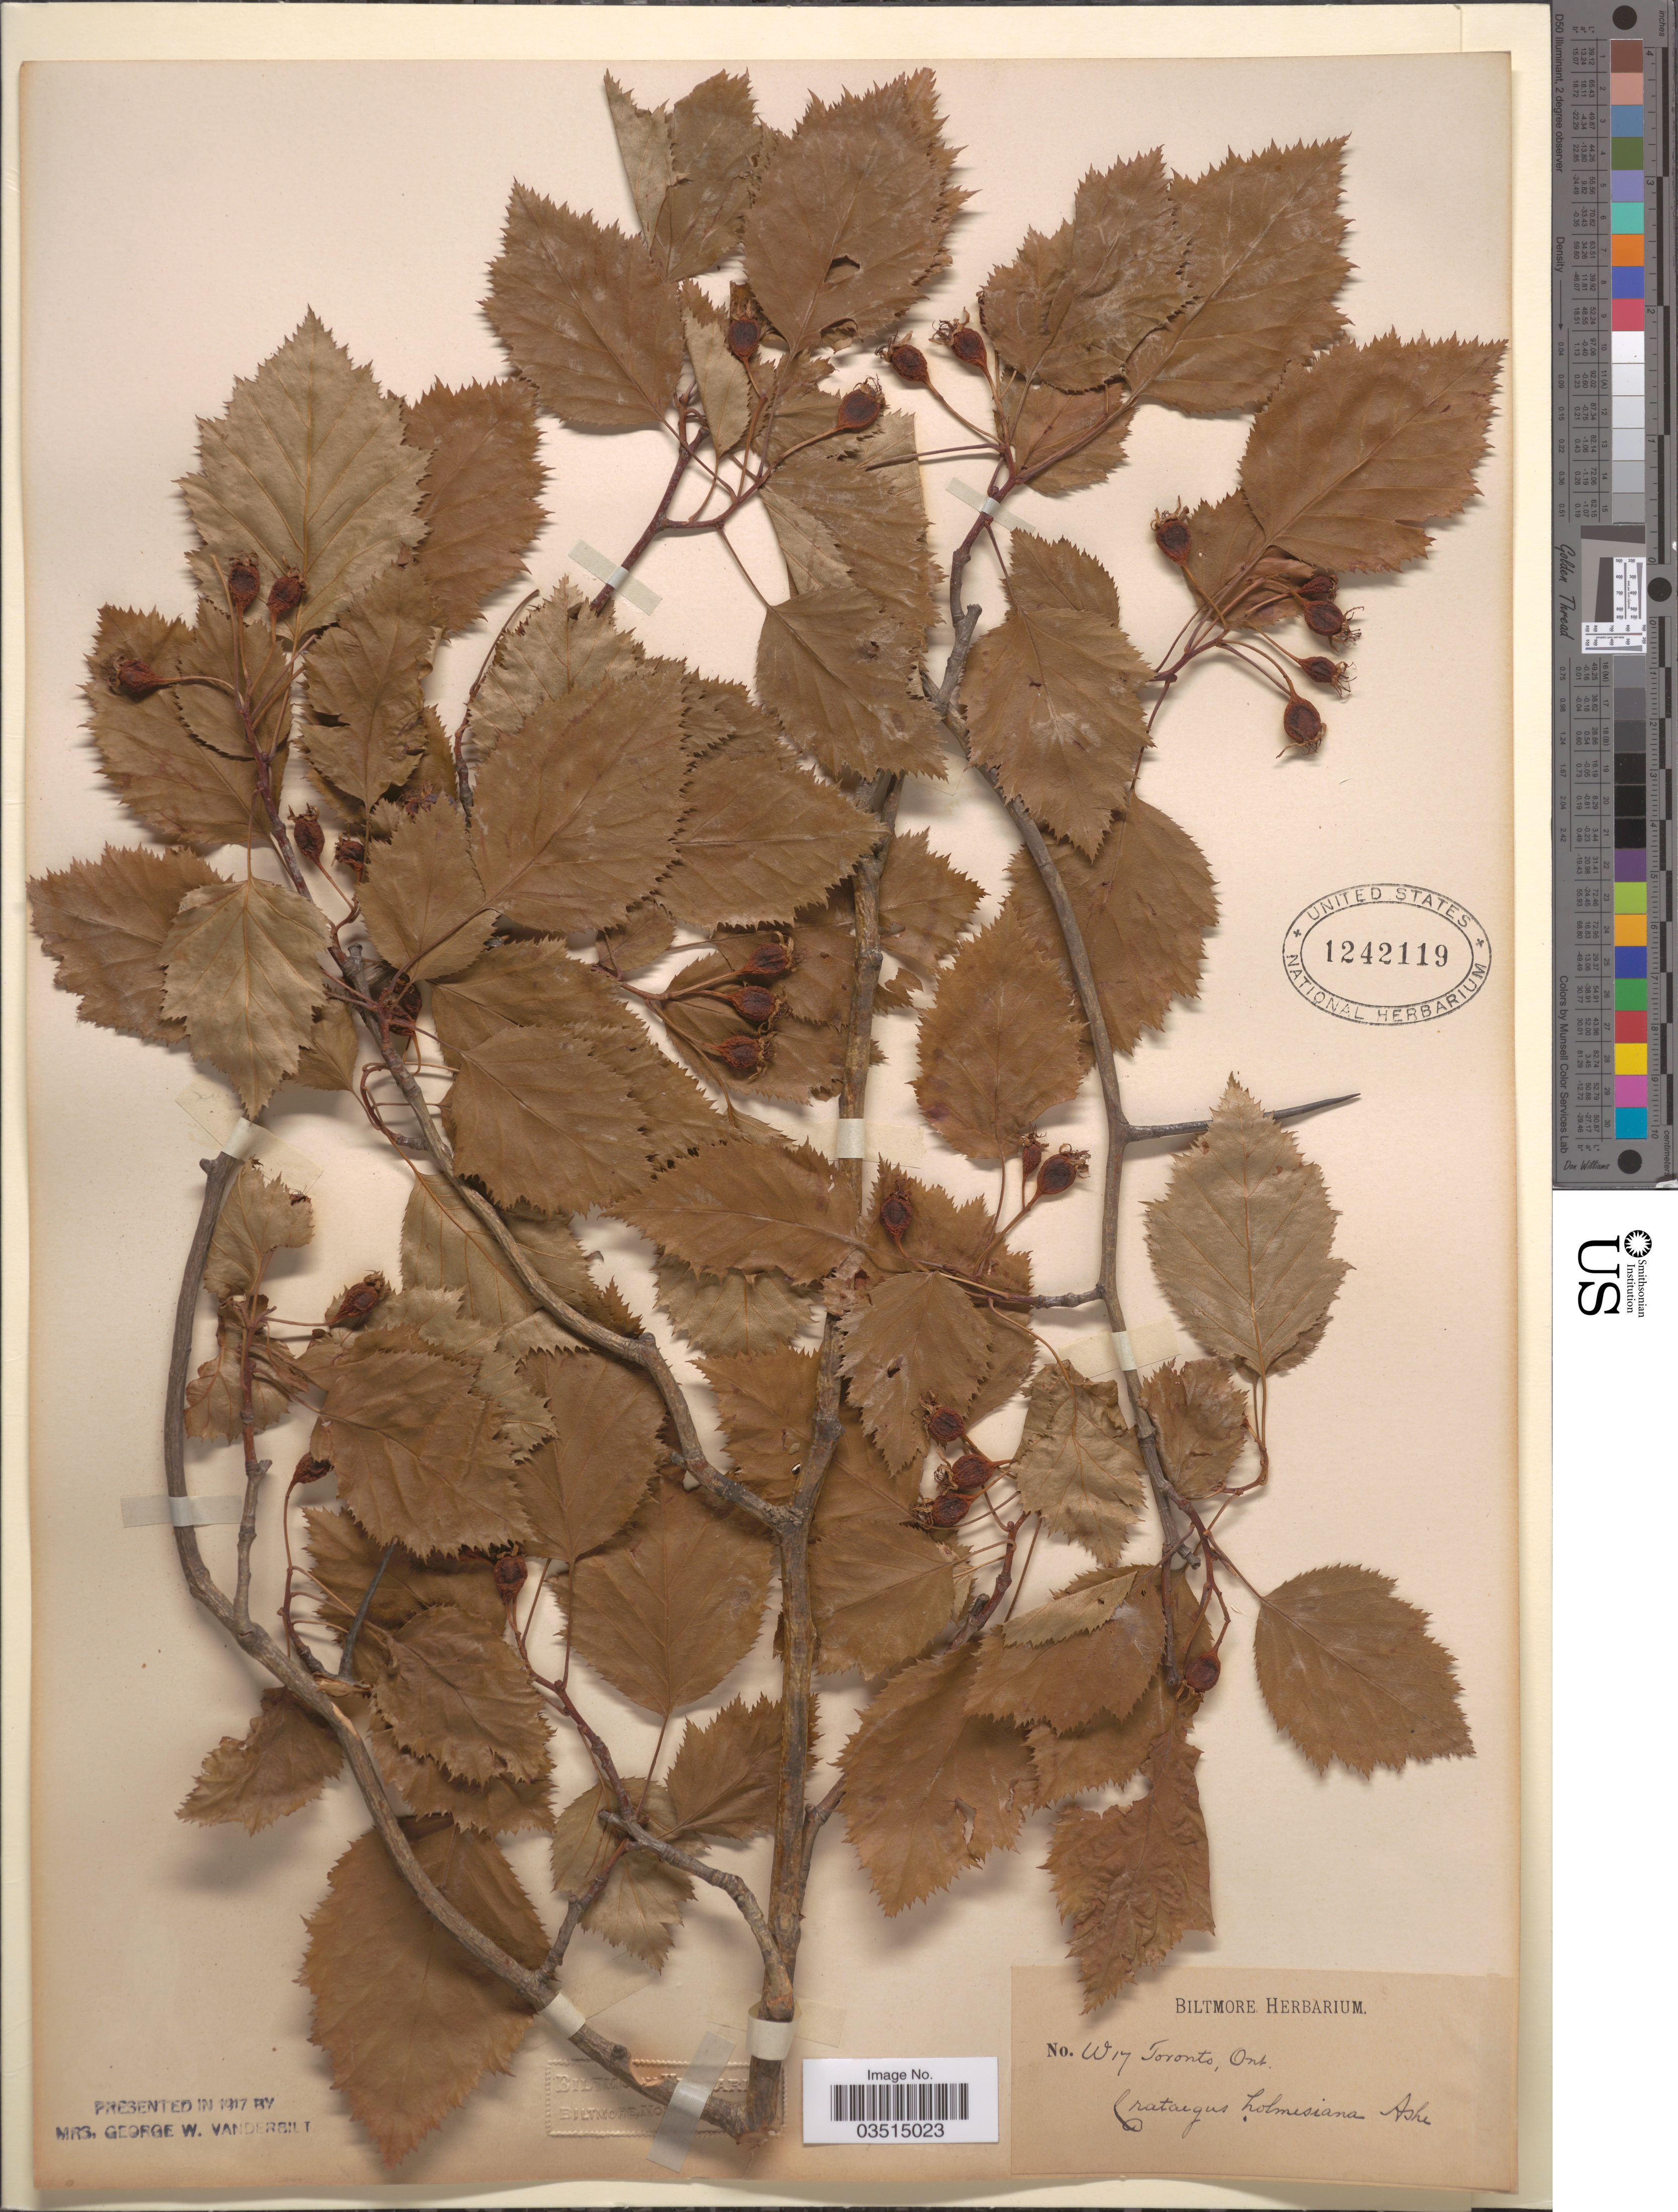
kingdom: Plantae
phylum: Tracheophyta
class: Magnoliopsida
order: Rosales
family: Rosaceae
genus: Crataegus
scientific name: Crataegus holmesiana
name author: Ashe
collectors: ex herb. Biltmore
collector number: W17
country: Canada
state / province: Ontario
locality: Toronto.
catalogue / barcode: US 1242119